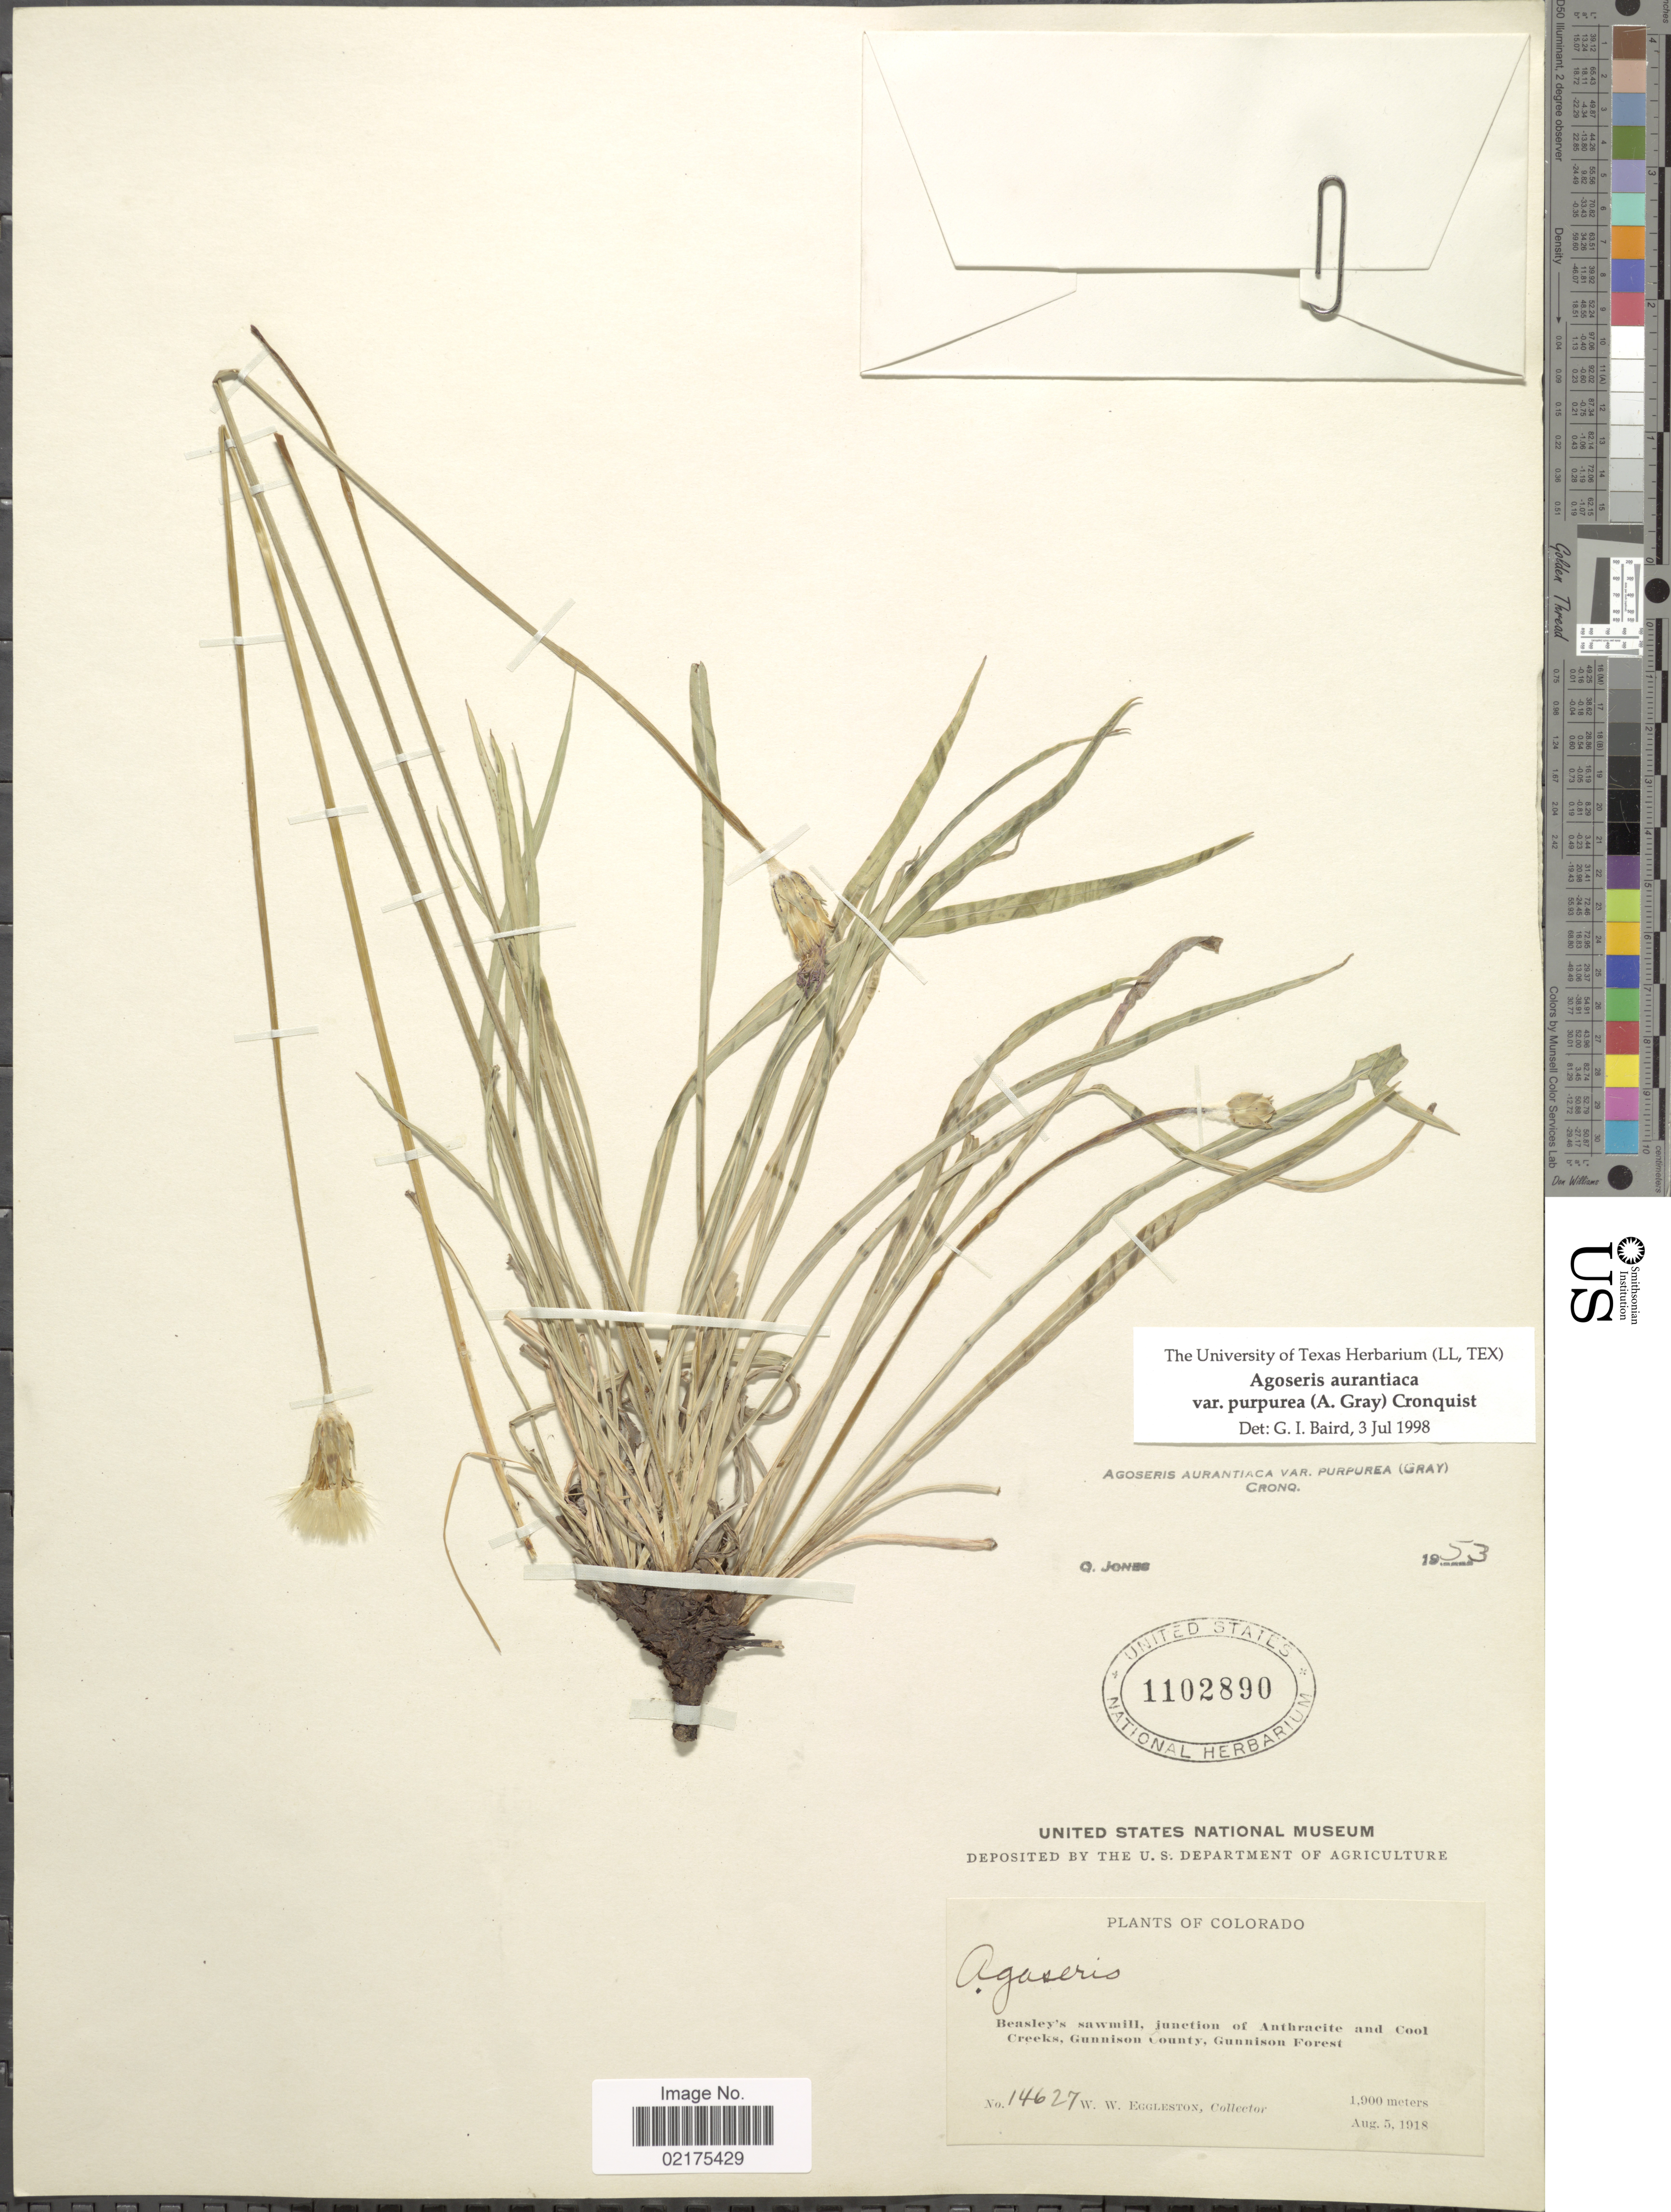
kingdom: Plantae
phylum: Tracheophyta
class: Magnoliopsida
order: Asterales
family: Asteraceae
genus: Agoseris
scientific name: Agoseris aurantiaca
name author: (Hook.) Greene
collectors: W. W. Eggleston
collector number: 14627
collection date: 1918-08-05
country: United States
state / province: Colorado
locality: Beasley's sawmill, junction of Anthracite and Cool Creeks, Gunnison County, Gunnison Forest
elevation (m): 1900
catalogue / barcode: US 1102890